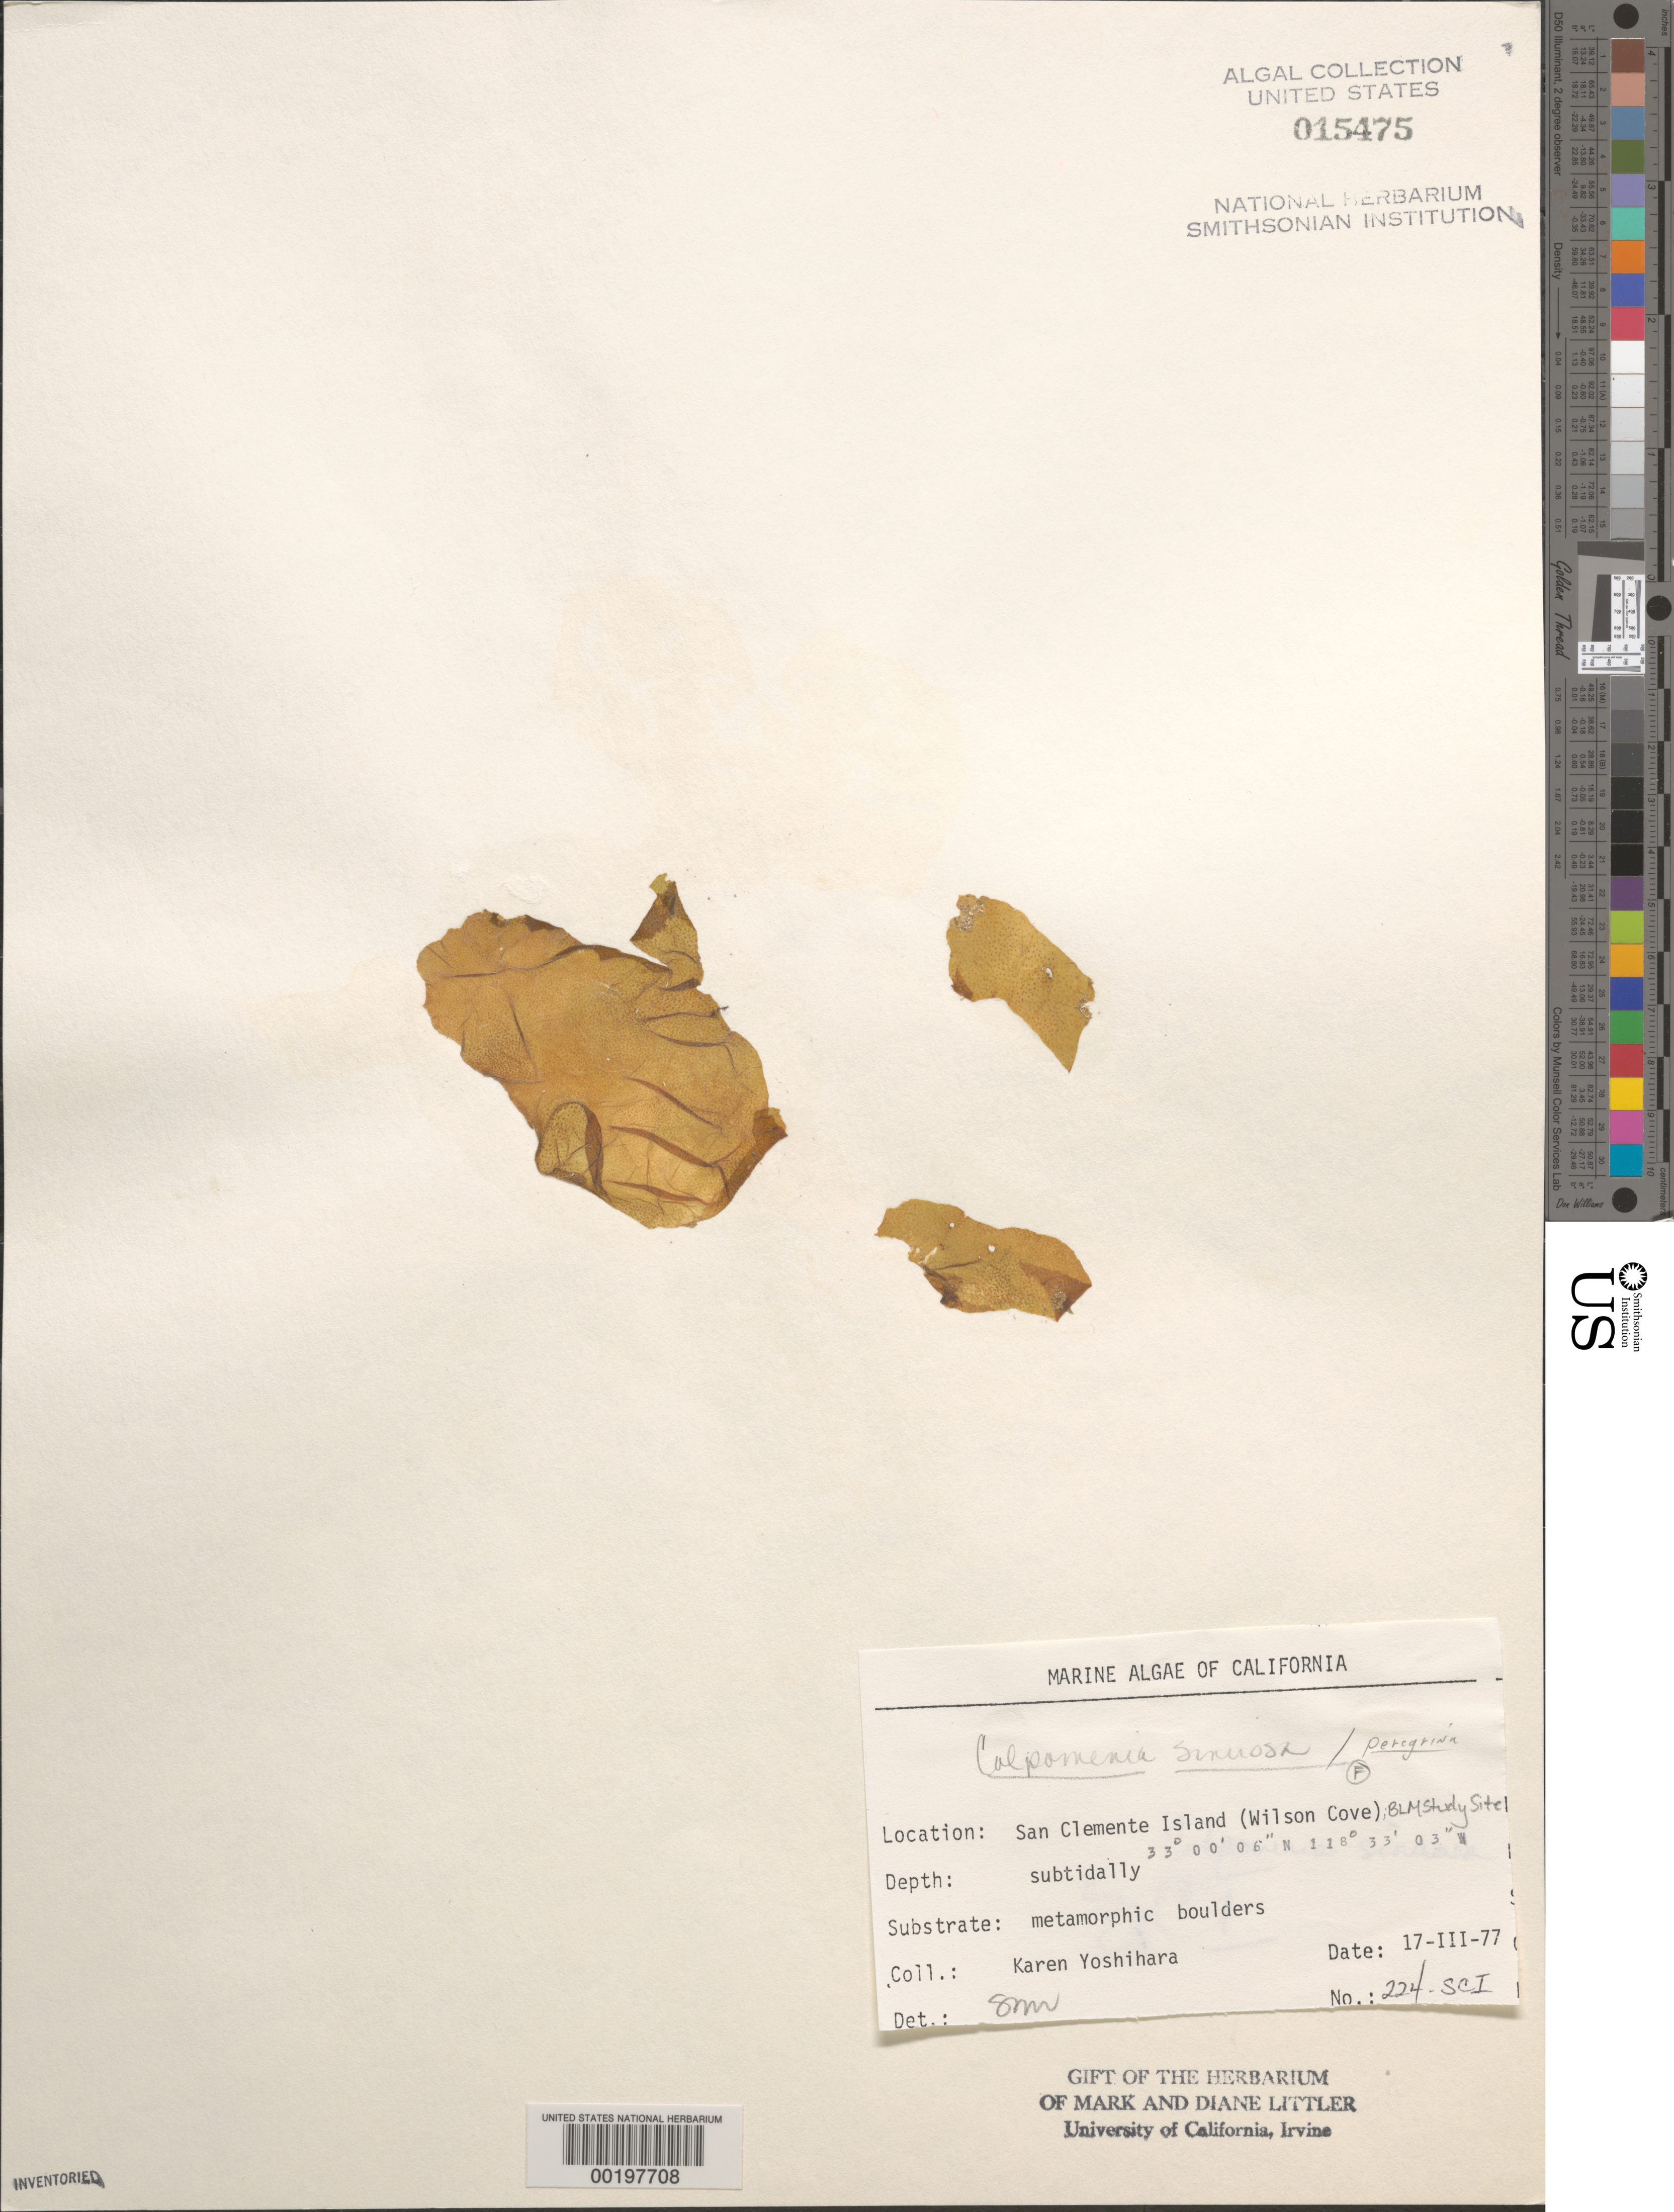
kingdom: Chromista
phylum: Ochrophyta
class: Phaeophyceae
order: Scytosiphonales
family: Scytosiphonaceae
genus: Colpomenia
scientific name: Colpomenia sinuosa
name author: (K. Mert. ex Roth) Derbes & Solier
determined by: Murray, S. N.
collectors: K. Yoshihara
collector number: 224-SCI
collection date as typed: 17 Mar 1977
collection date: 1977-03-17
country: United States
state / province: California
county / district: Los Angeles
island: San Clemente Island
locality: Wilson Cove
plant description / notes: BLM-SOCALBIGHT Rocky Intertidal Survey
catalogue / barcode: US 15475